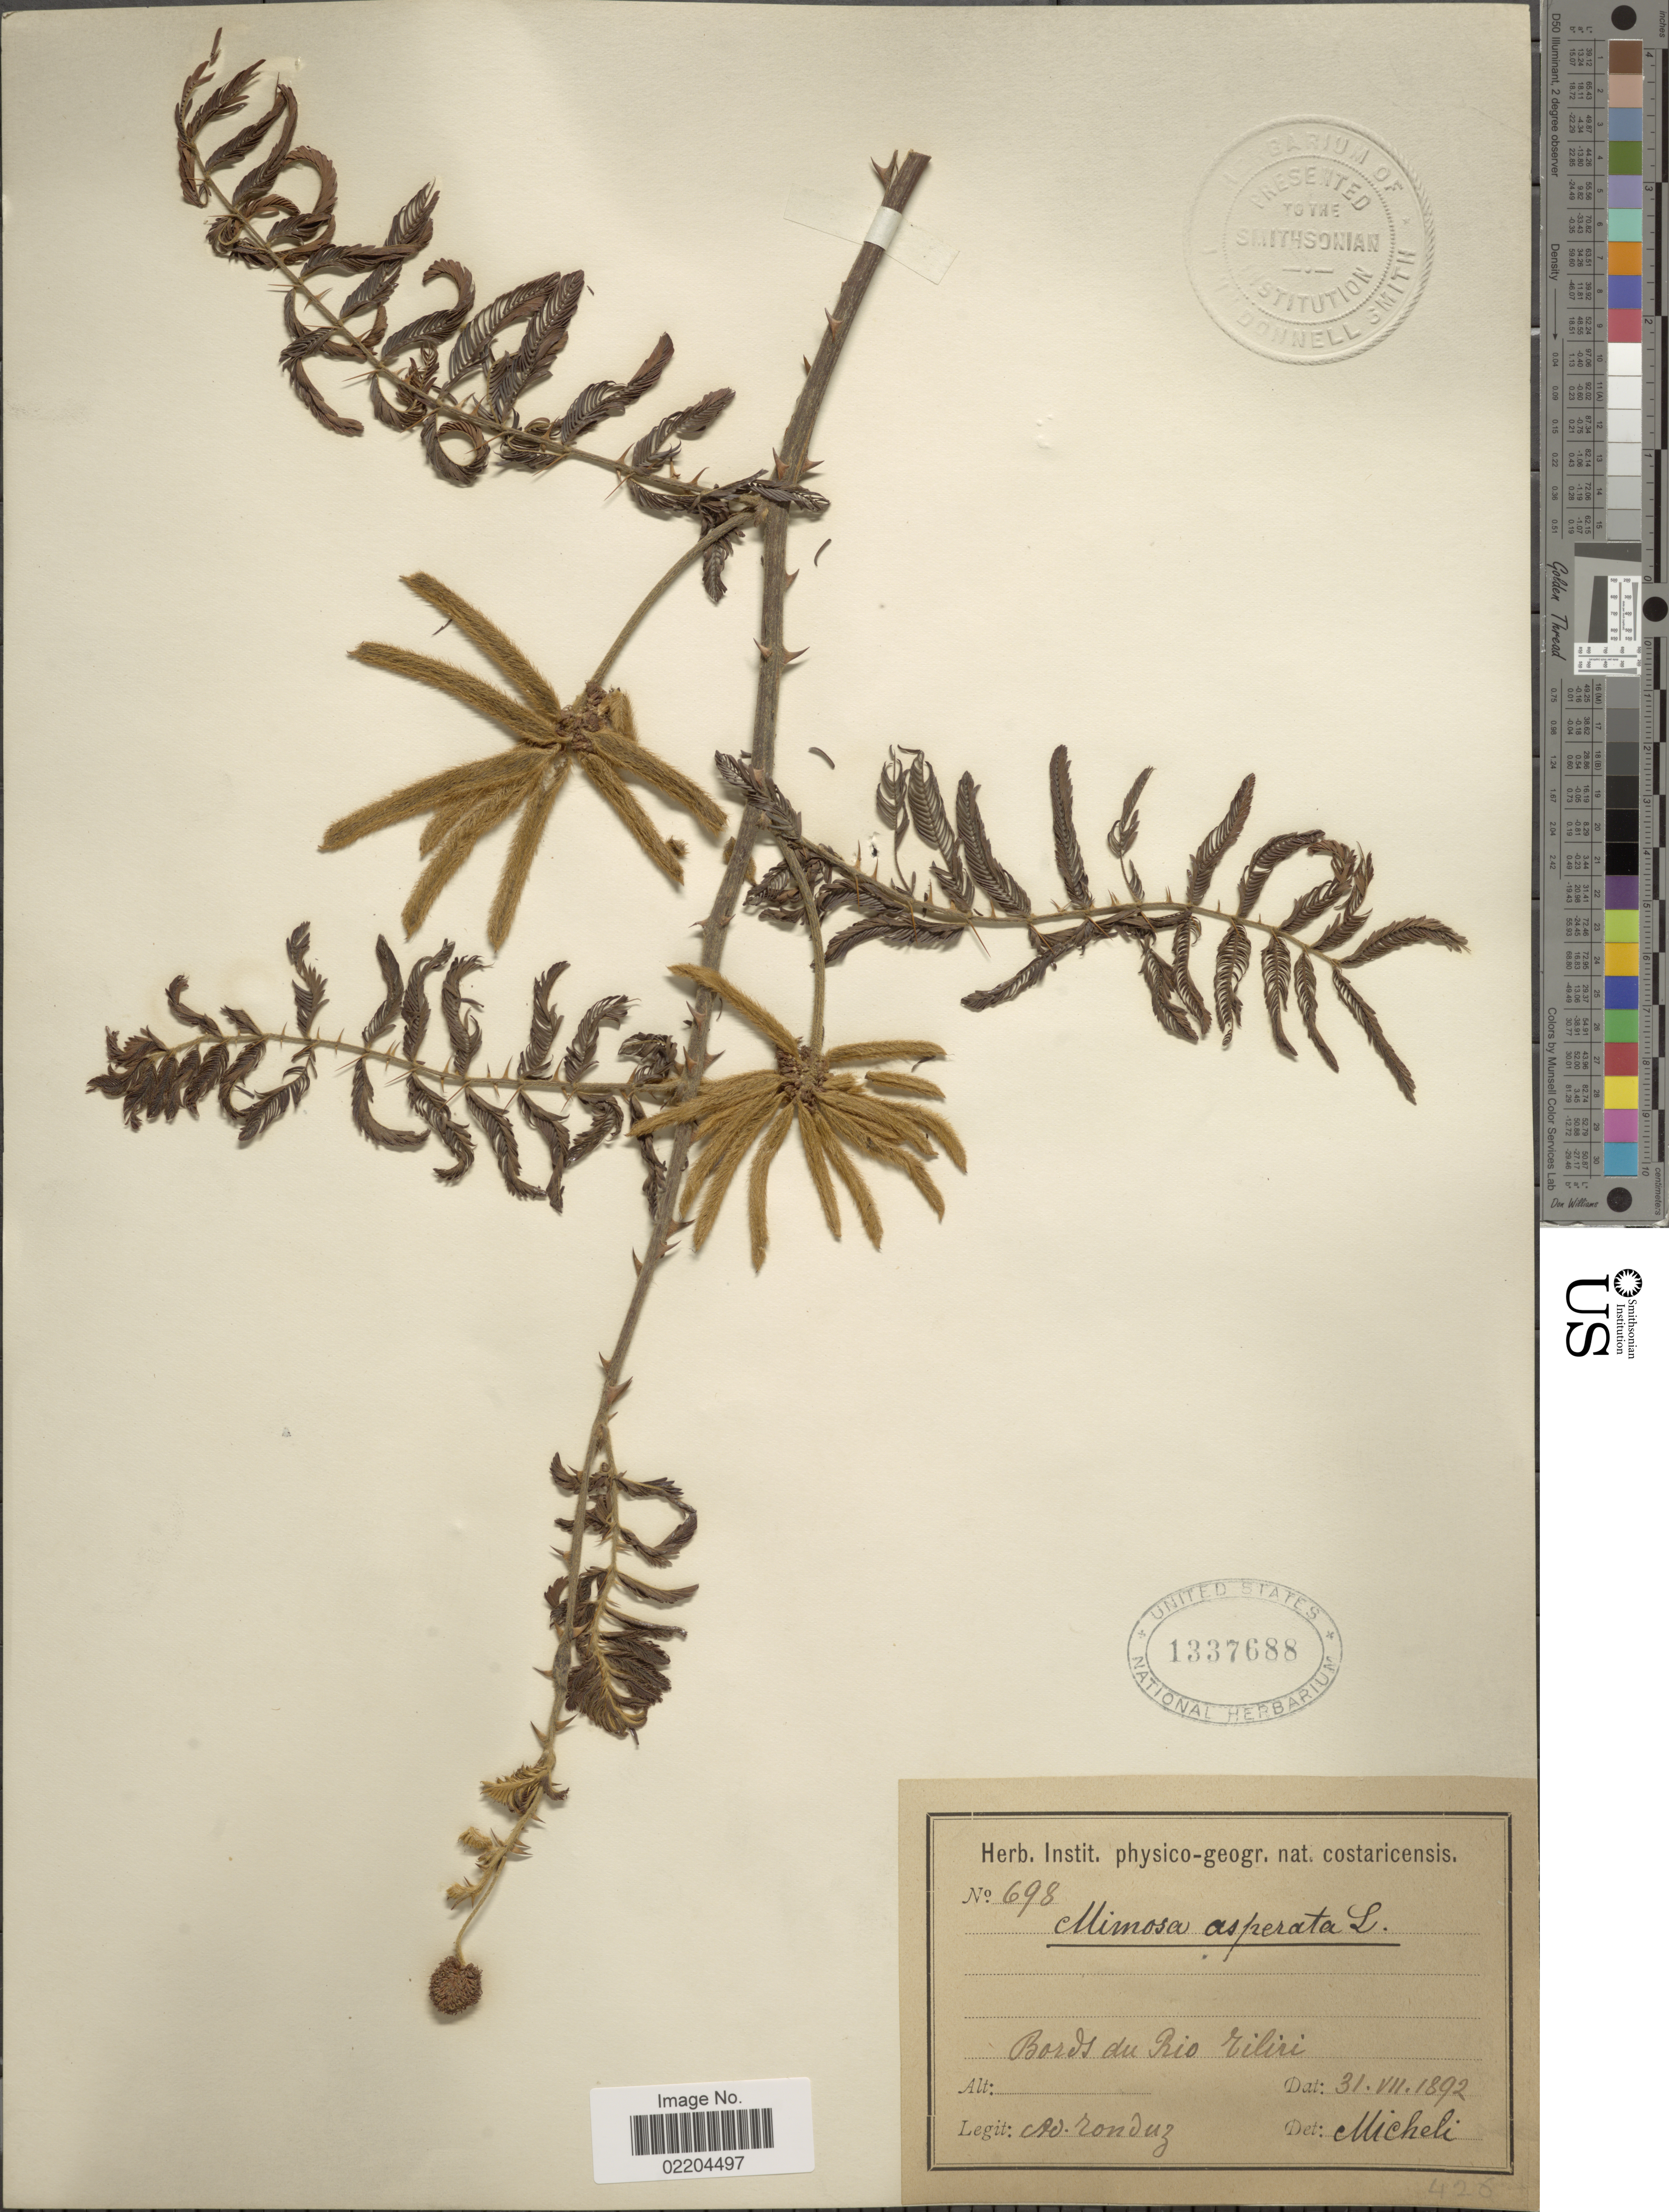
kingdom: Plantae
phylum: Tracheophyta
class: Magnoliopsida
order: Fabales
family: Fabaceae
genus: Mimosa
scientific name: Mimosa pigra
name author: L.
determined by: Strong, Mark T., (BOT), Smithsonian Institution - National Museum of Natural History (UNITED STATES)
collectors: A. Tonduz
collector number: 698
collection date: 1892-07-31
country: Costa Rica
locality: Bords du Rio Tiliri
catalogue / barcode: US 1337688